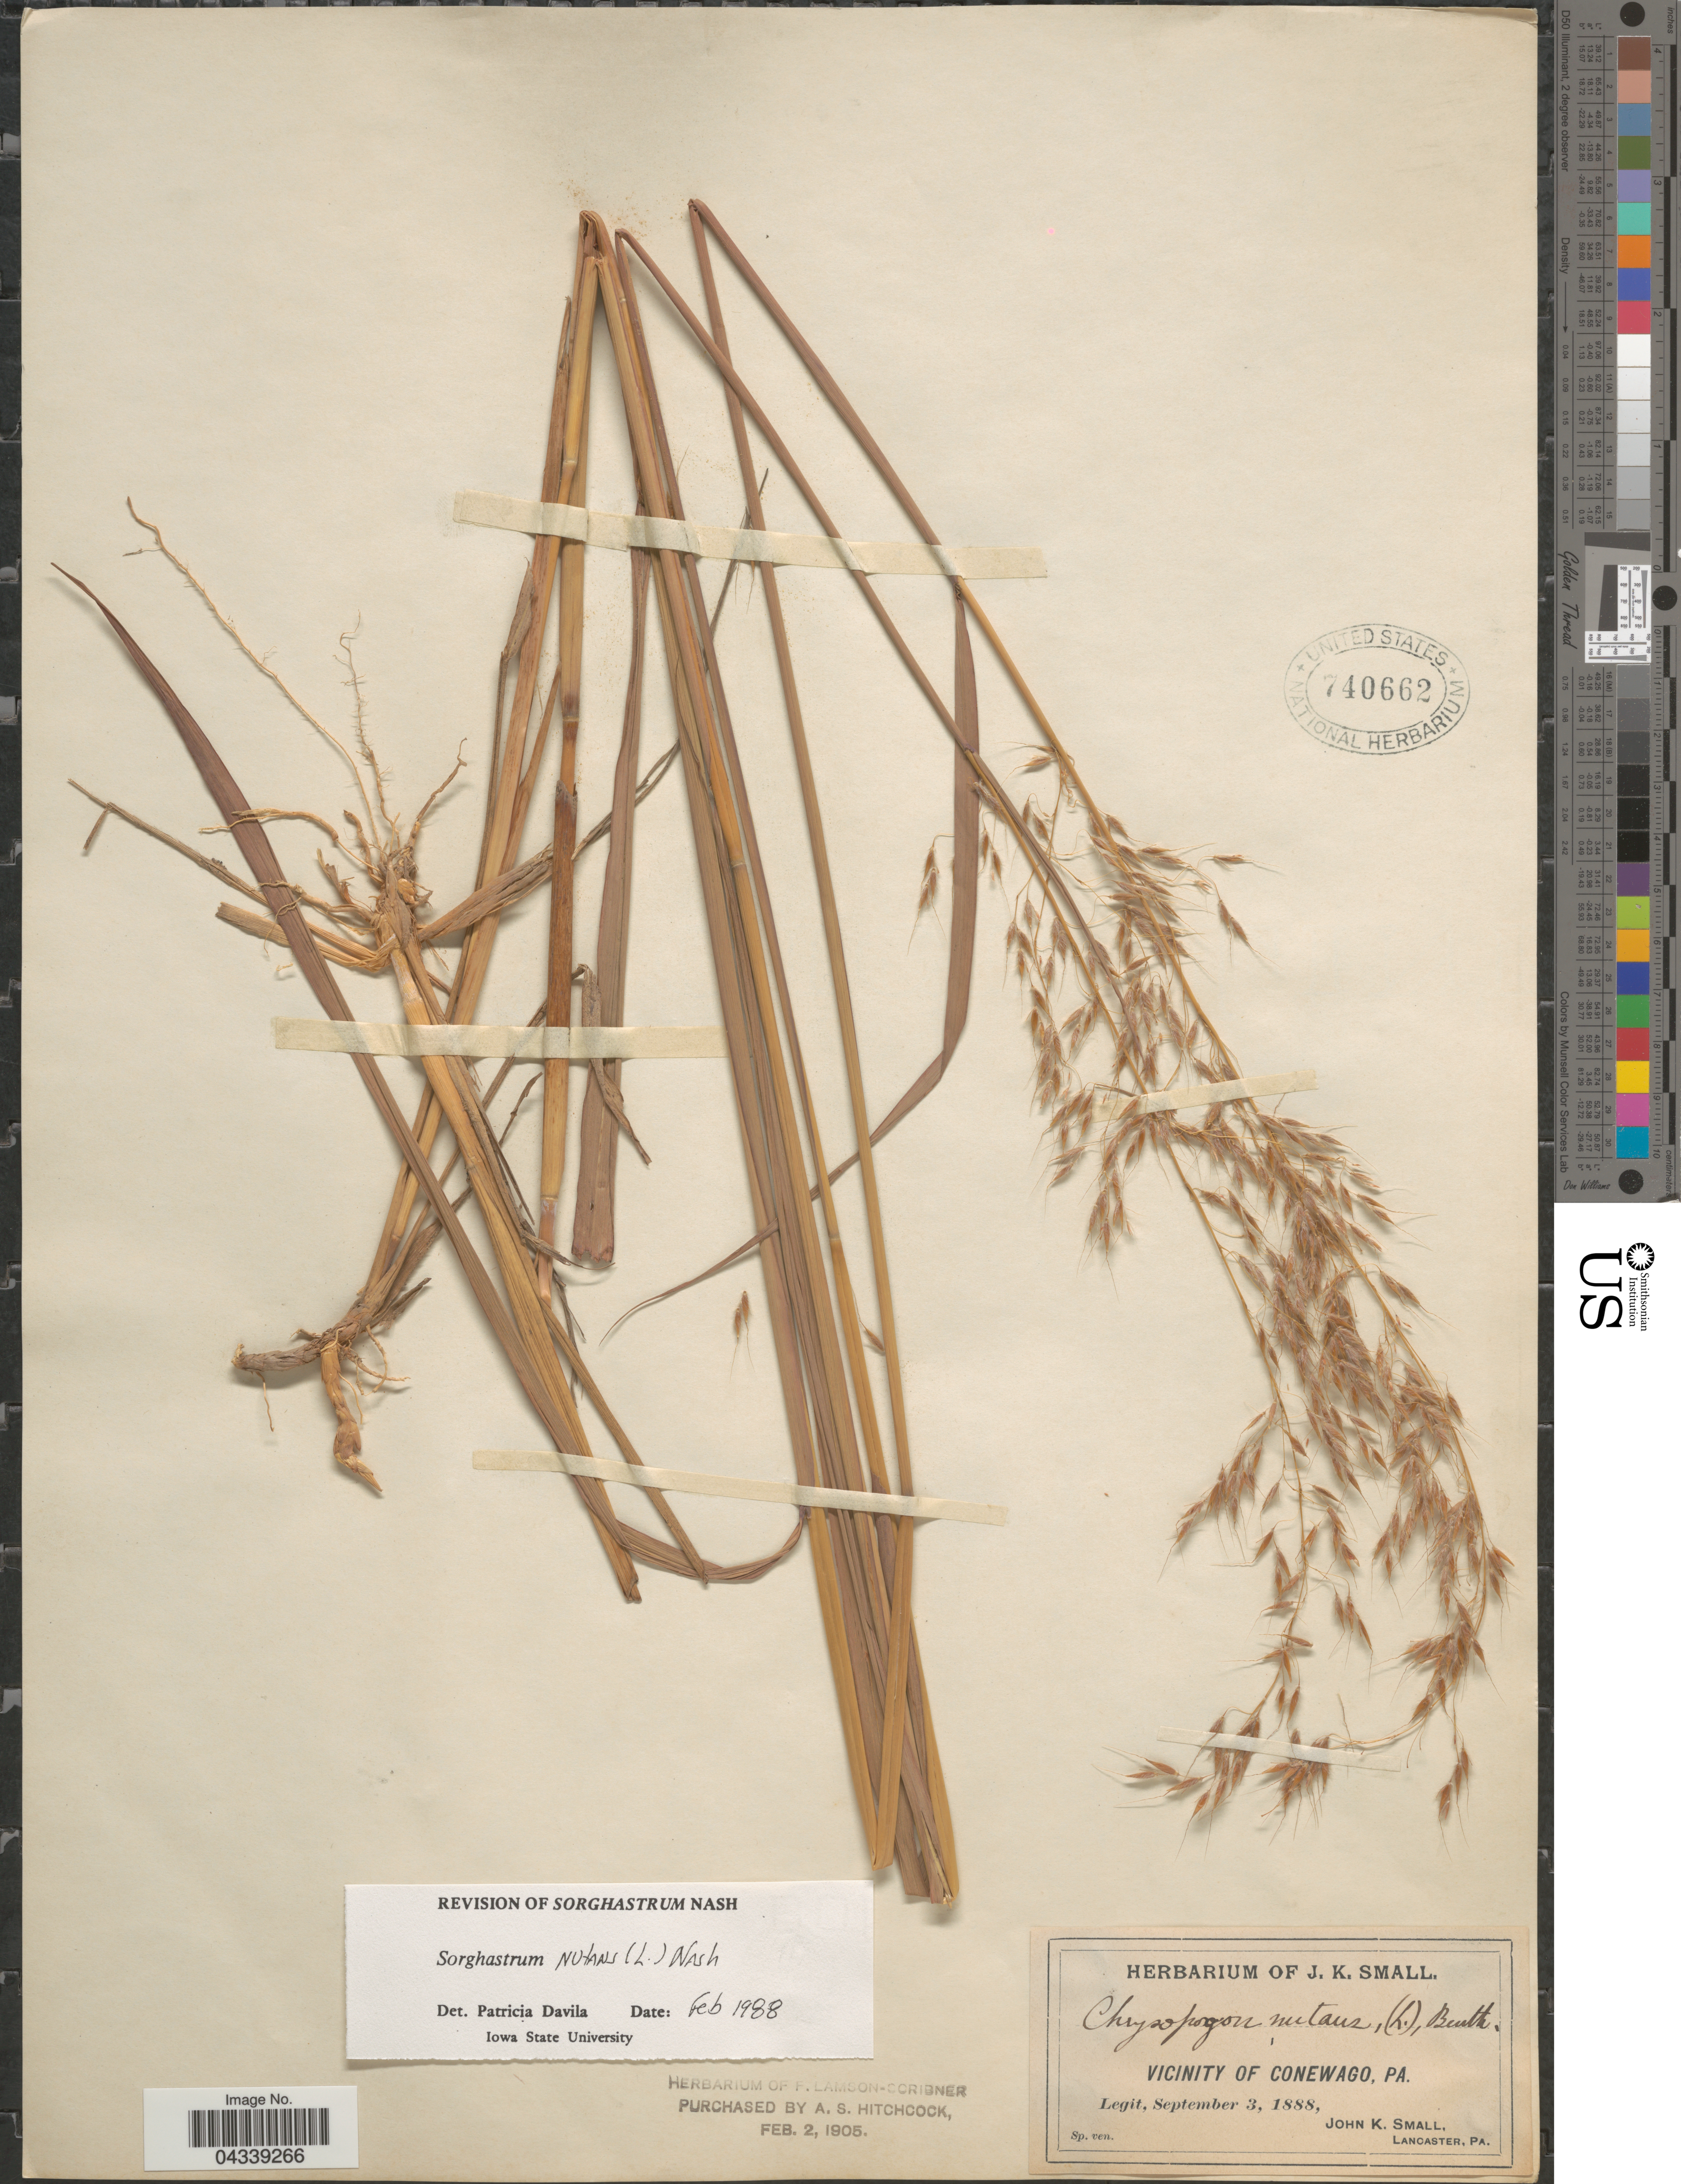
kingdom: Plantae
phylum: Tracheophyta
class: Liliopsida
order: Poales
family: Poaceae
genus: Sorghastrum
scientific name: Sorghastrum nutans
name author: (L.) Nash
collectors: J. K. Small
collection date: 1888-09-03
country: United States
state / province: Pennsylvania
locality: Vicinity of Conewago.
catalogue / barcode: US 740662